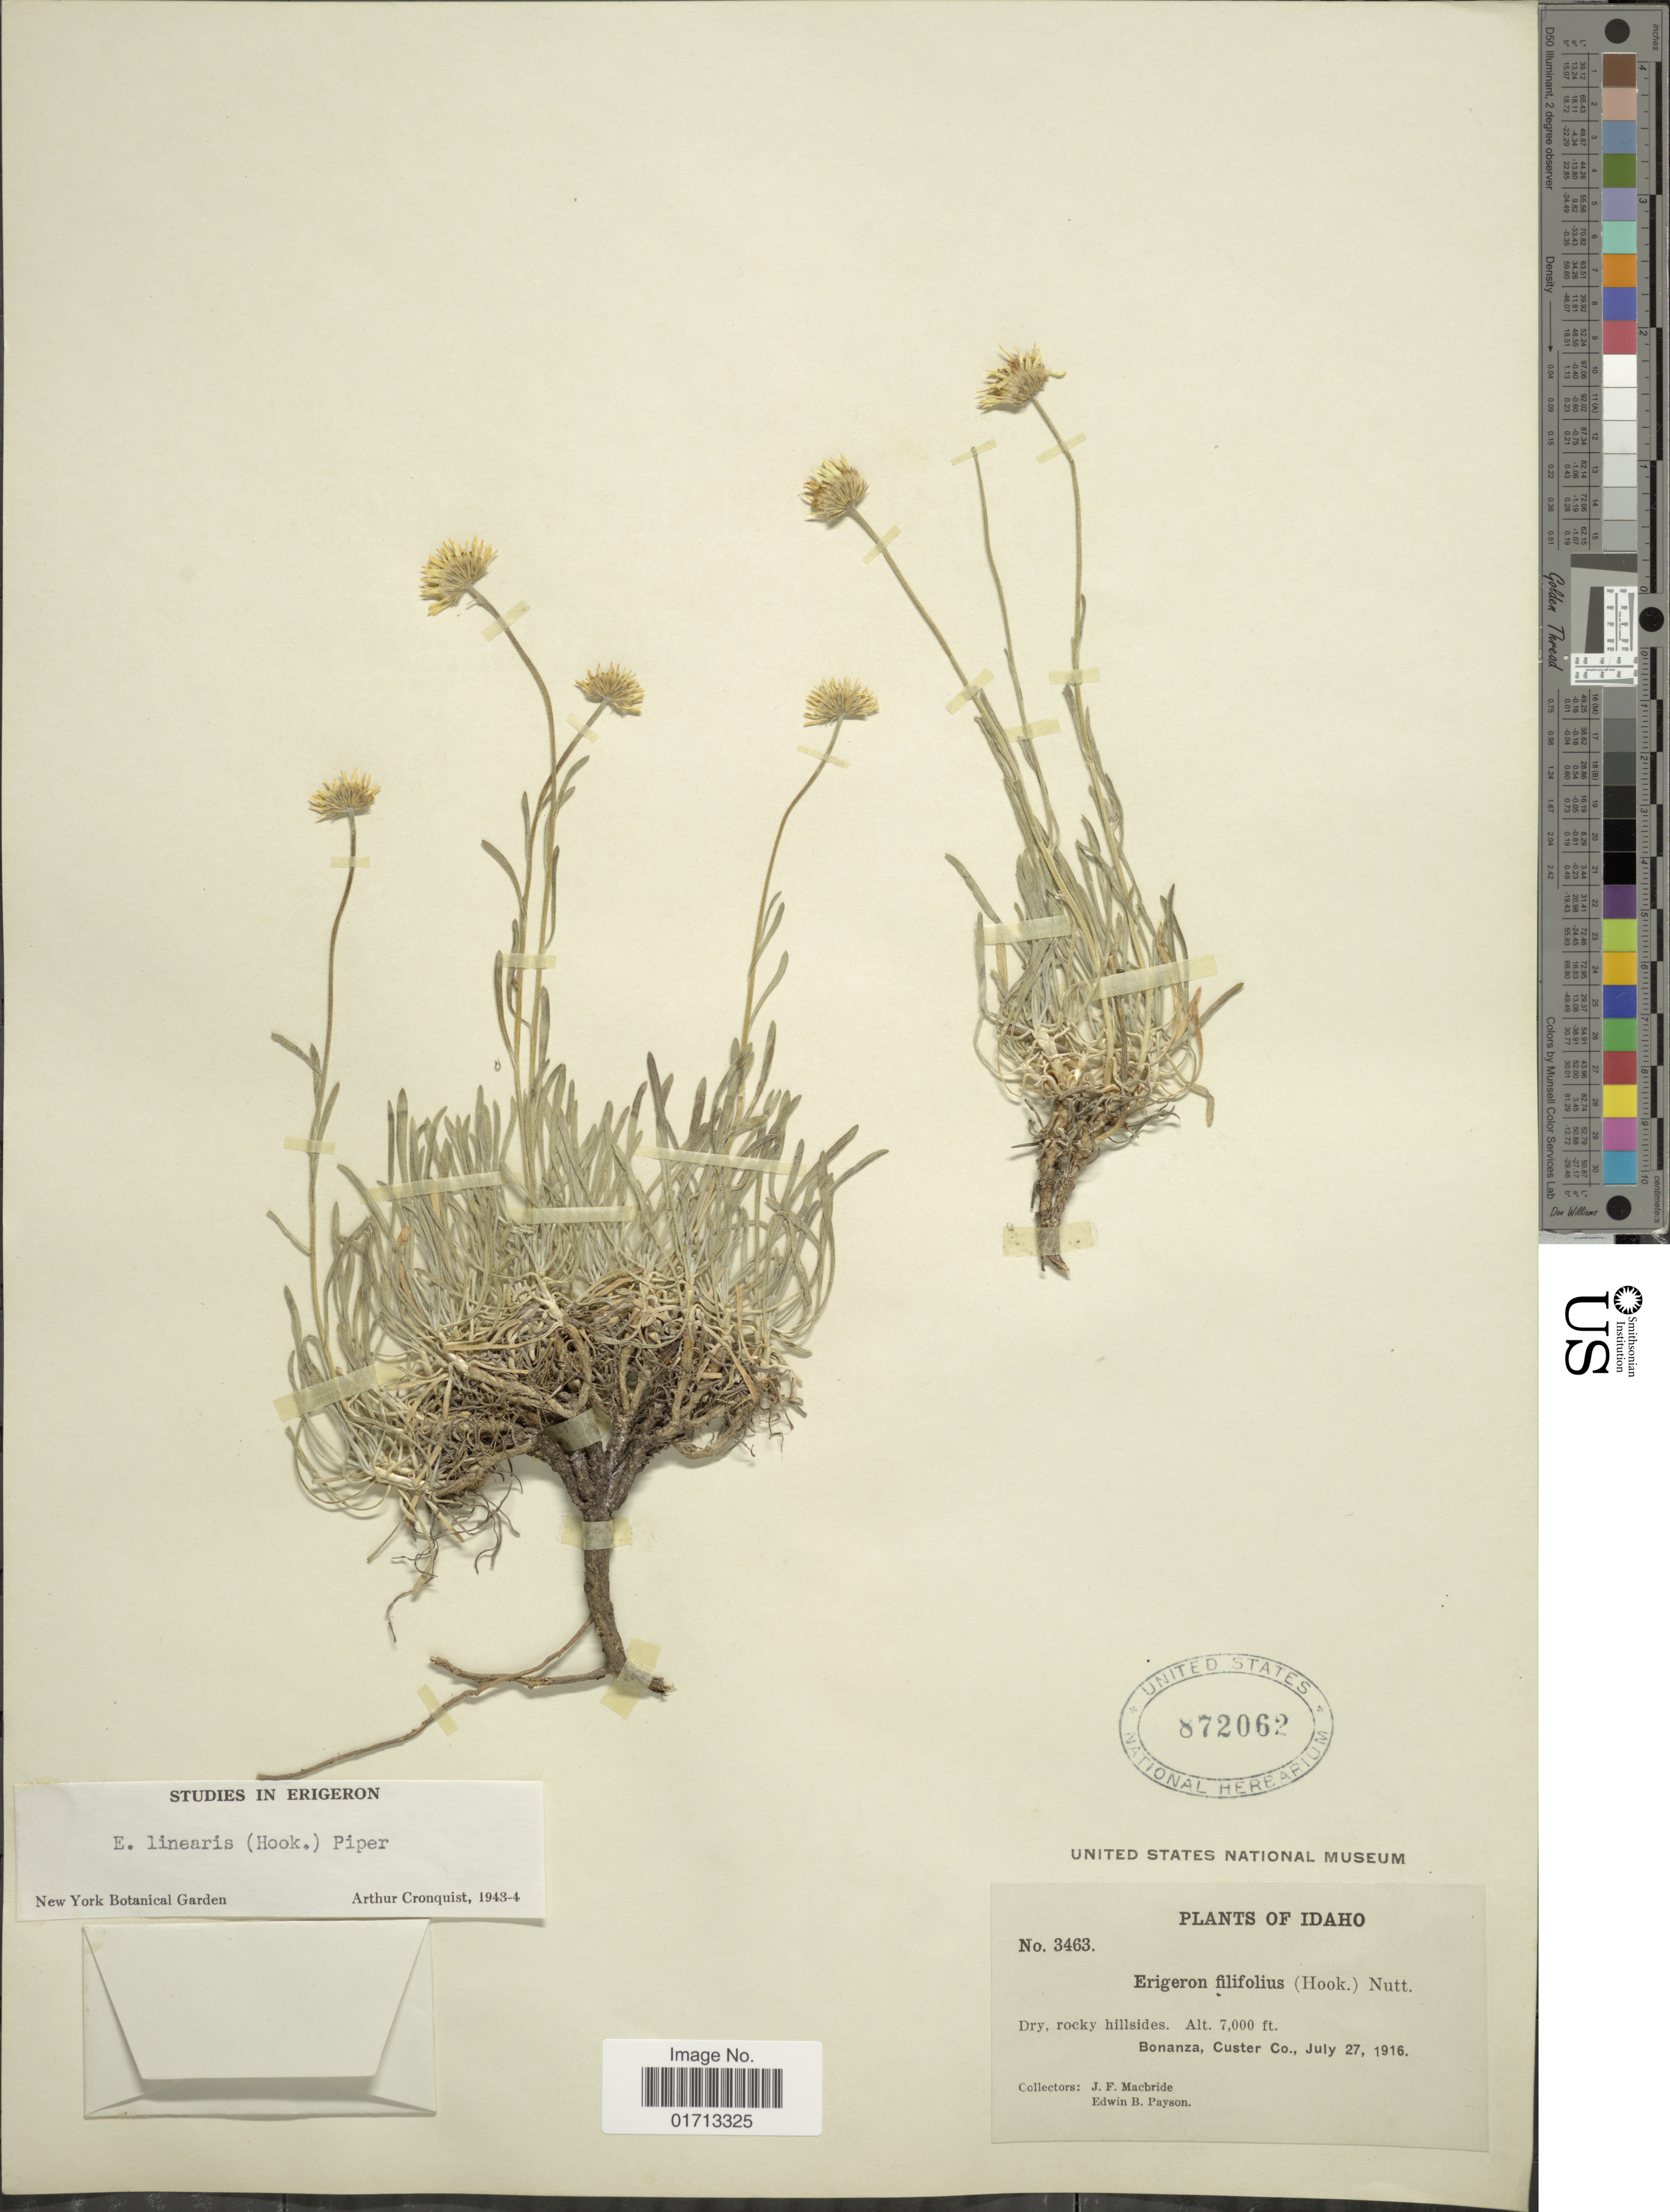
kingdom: Plantae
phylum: Tracheophyta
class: Magnoliopsida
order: Asterales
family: Asteraceae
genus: Erigeron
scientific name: Erigeron linearis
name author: (Hook.) Piper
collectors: J. F. Macbride & E. B. Payson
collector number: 3463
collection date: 1916-07-27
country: United States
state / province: Idaho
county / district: Custer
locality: Bonanza.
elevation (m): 2134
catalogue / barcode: US 872062